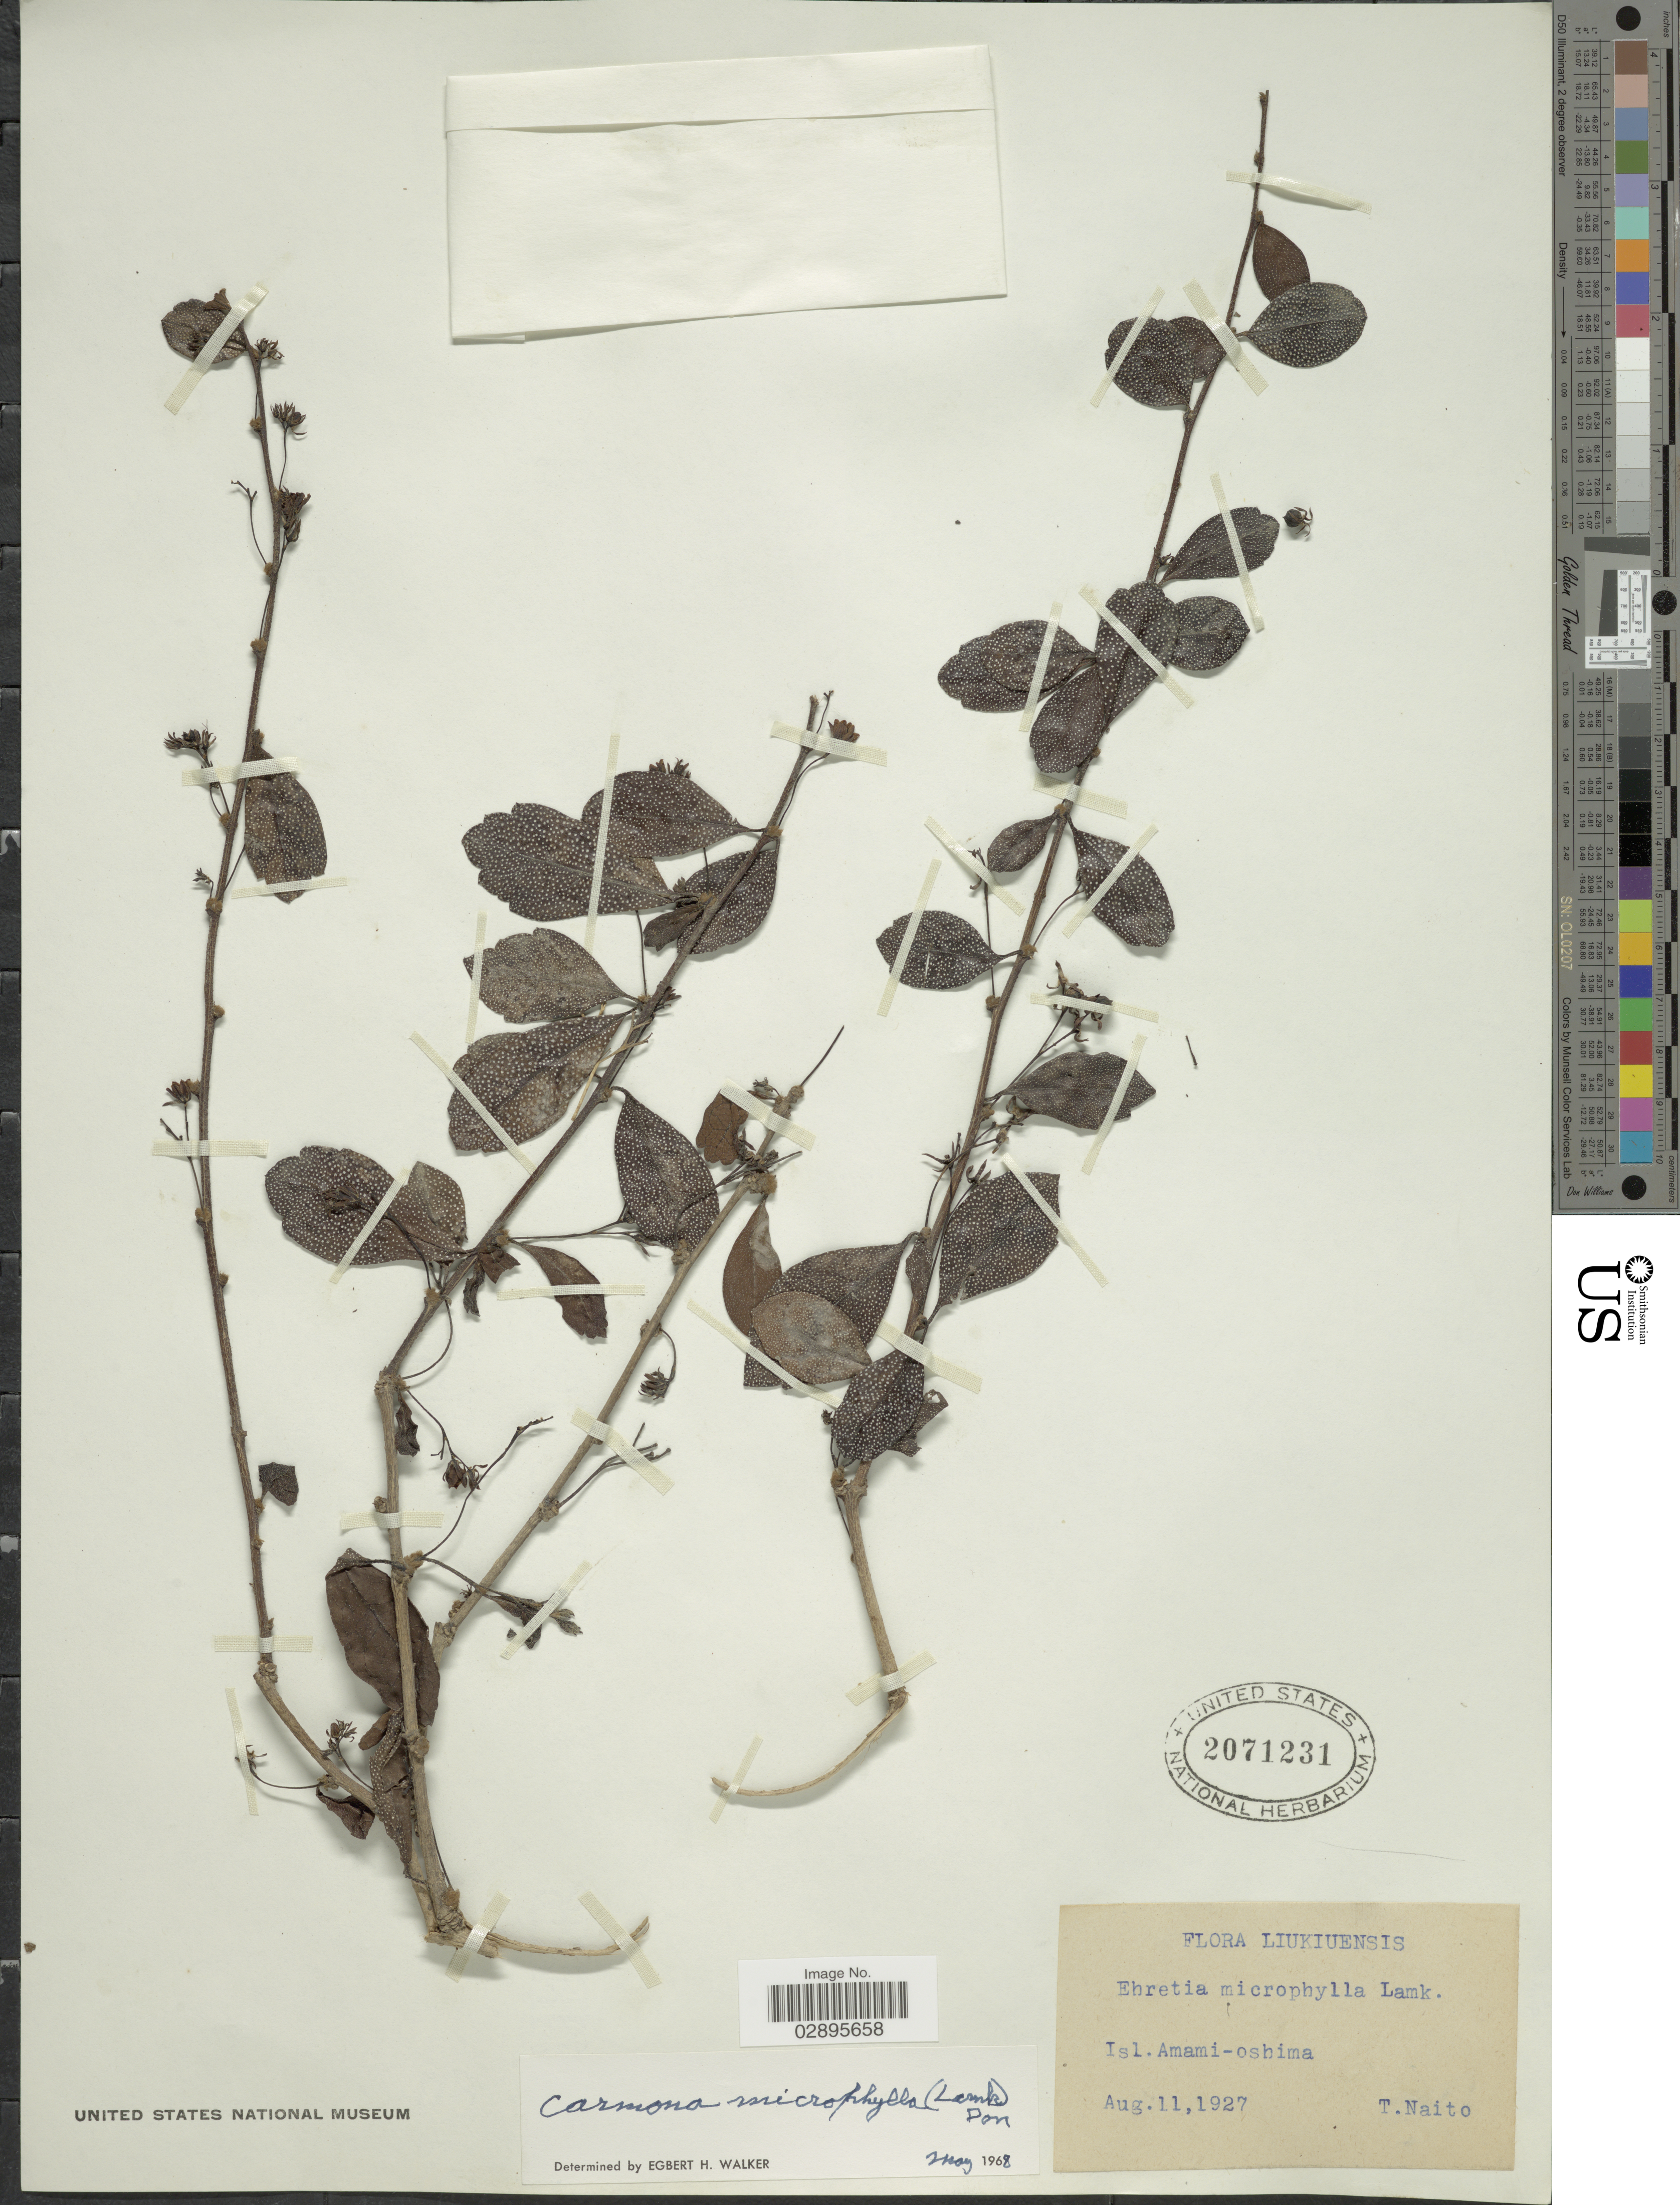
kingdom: Plantae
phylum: Tracheophyta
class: Magnoliopsida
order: Boraginales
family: Ehretiaceae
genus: Ehretia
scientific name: Ehretia microphylla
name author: Lam.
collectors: T. Naito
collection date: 1927-08-11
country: Japan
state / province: Okinawa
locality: Liukiuensis. Isl. Amami-oshima.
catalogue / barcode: US 2071231